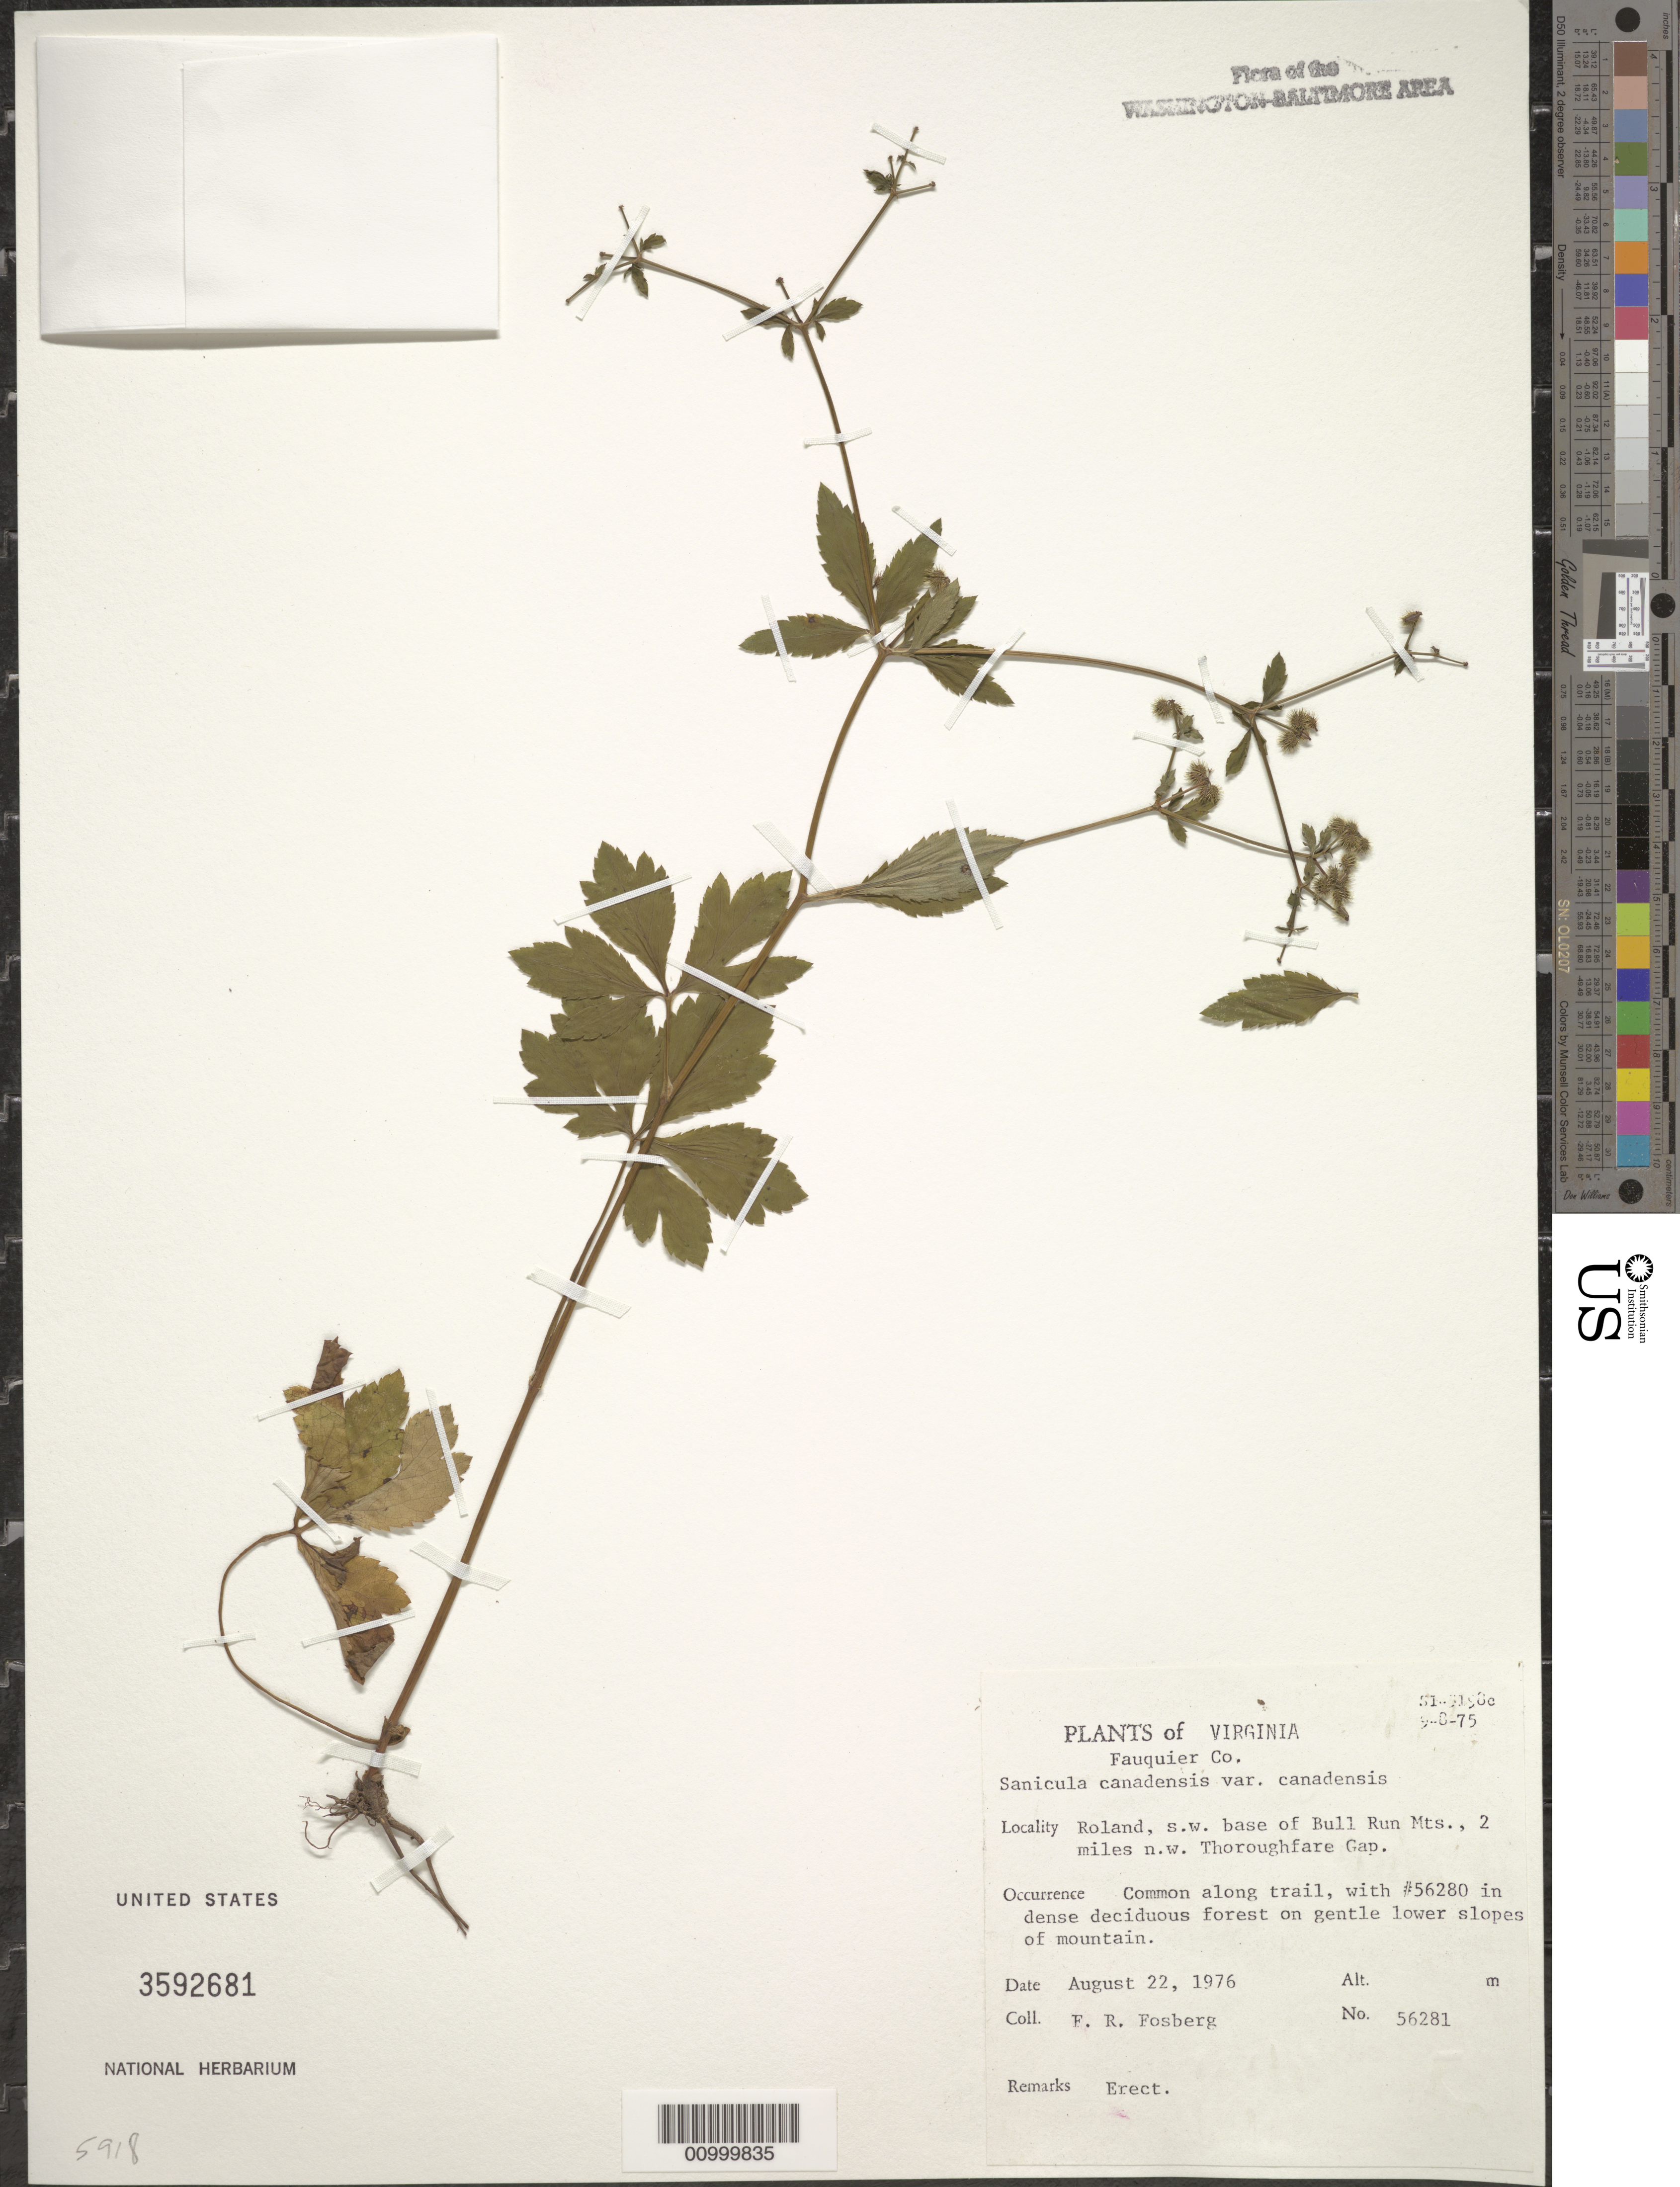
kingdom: Plantae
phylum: Tracheophyta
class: Magnoliopsida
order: Apiales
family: Apiaceae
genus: Sanicula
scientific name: Sanicula canadensis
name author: L.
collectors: F. R. Fosberg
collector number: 59281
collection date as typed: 22 Aug 1976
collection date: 1976-08-22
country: United States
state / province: Virginia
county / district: Fauquier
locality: Roland, s.w. base of Bull Ru Mts., 2 miles n.w. Thoroughfare Gap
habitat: common on trail, in deciduous dense forest on gentle lower slopes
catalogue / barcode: US 3592681